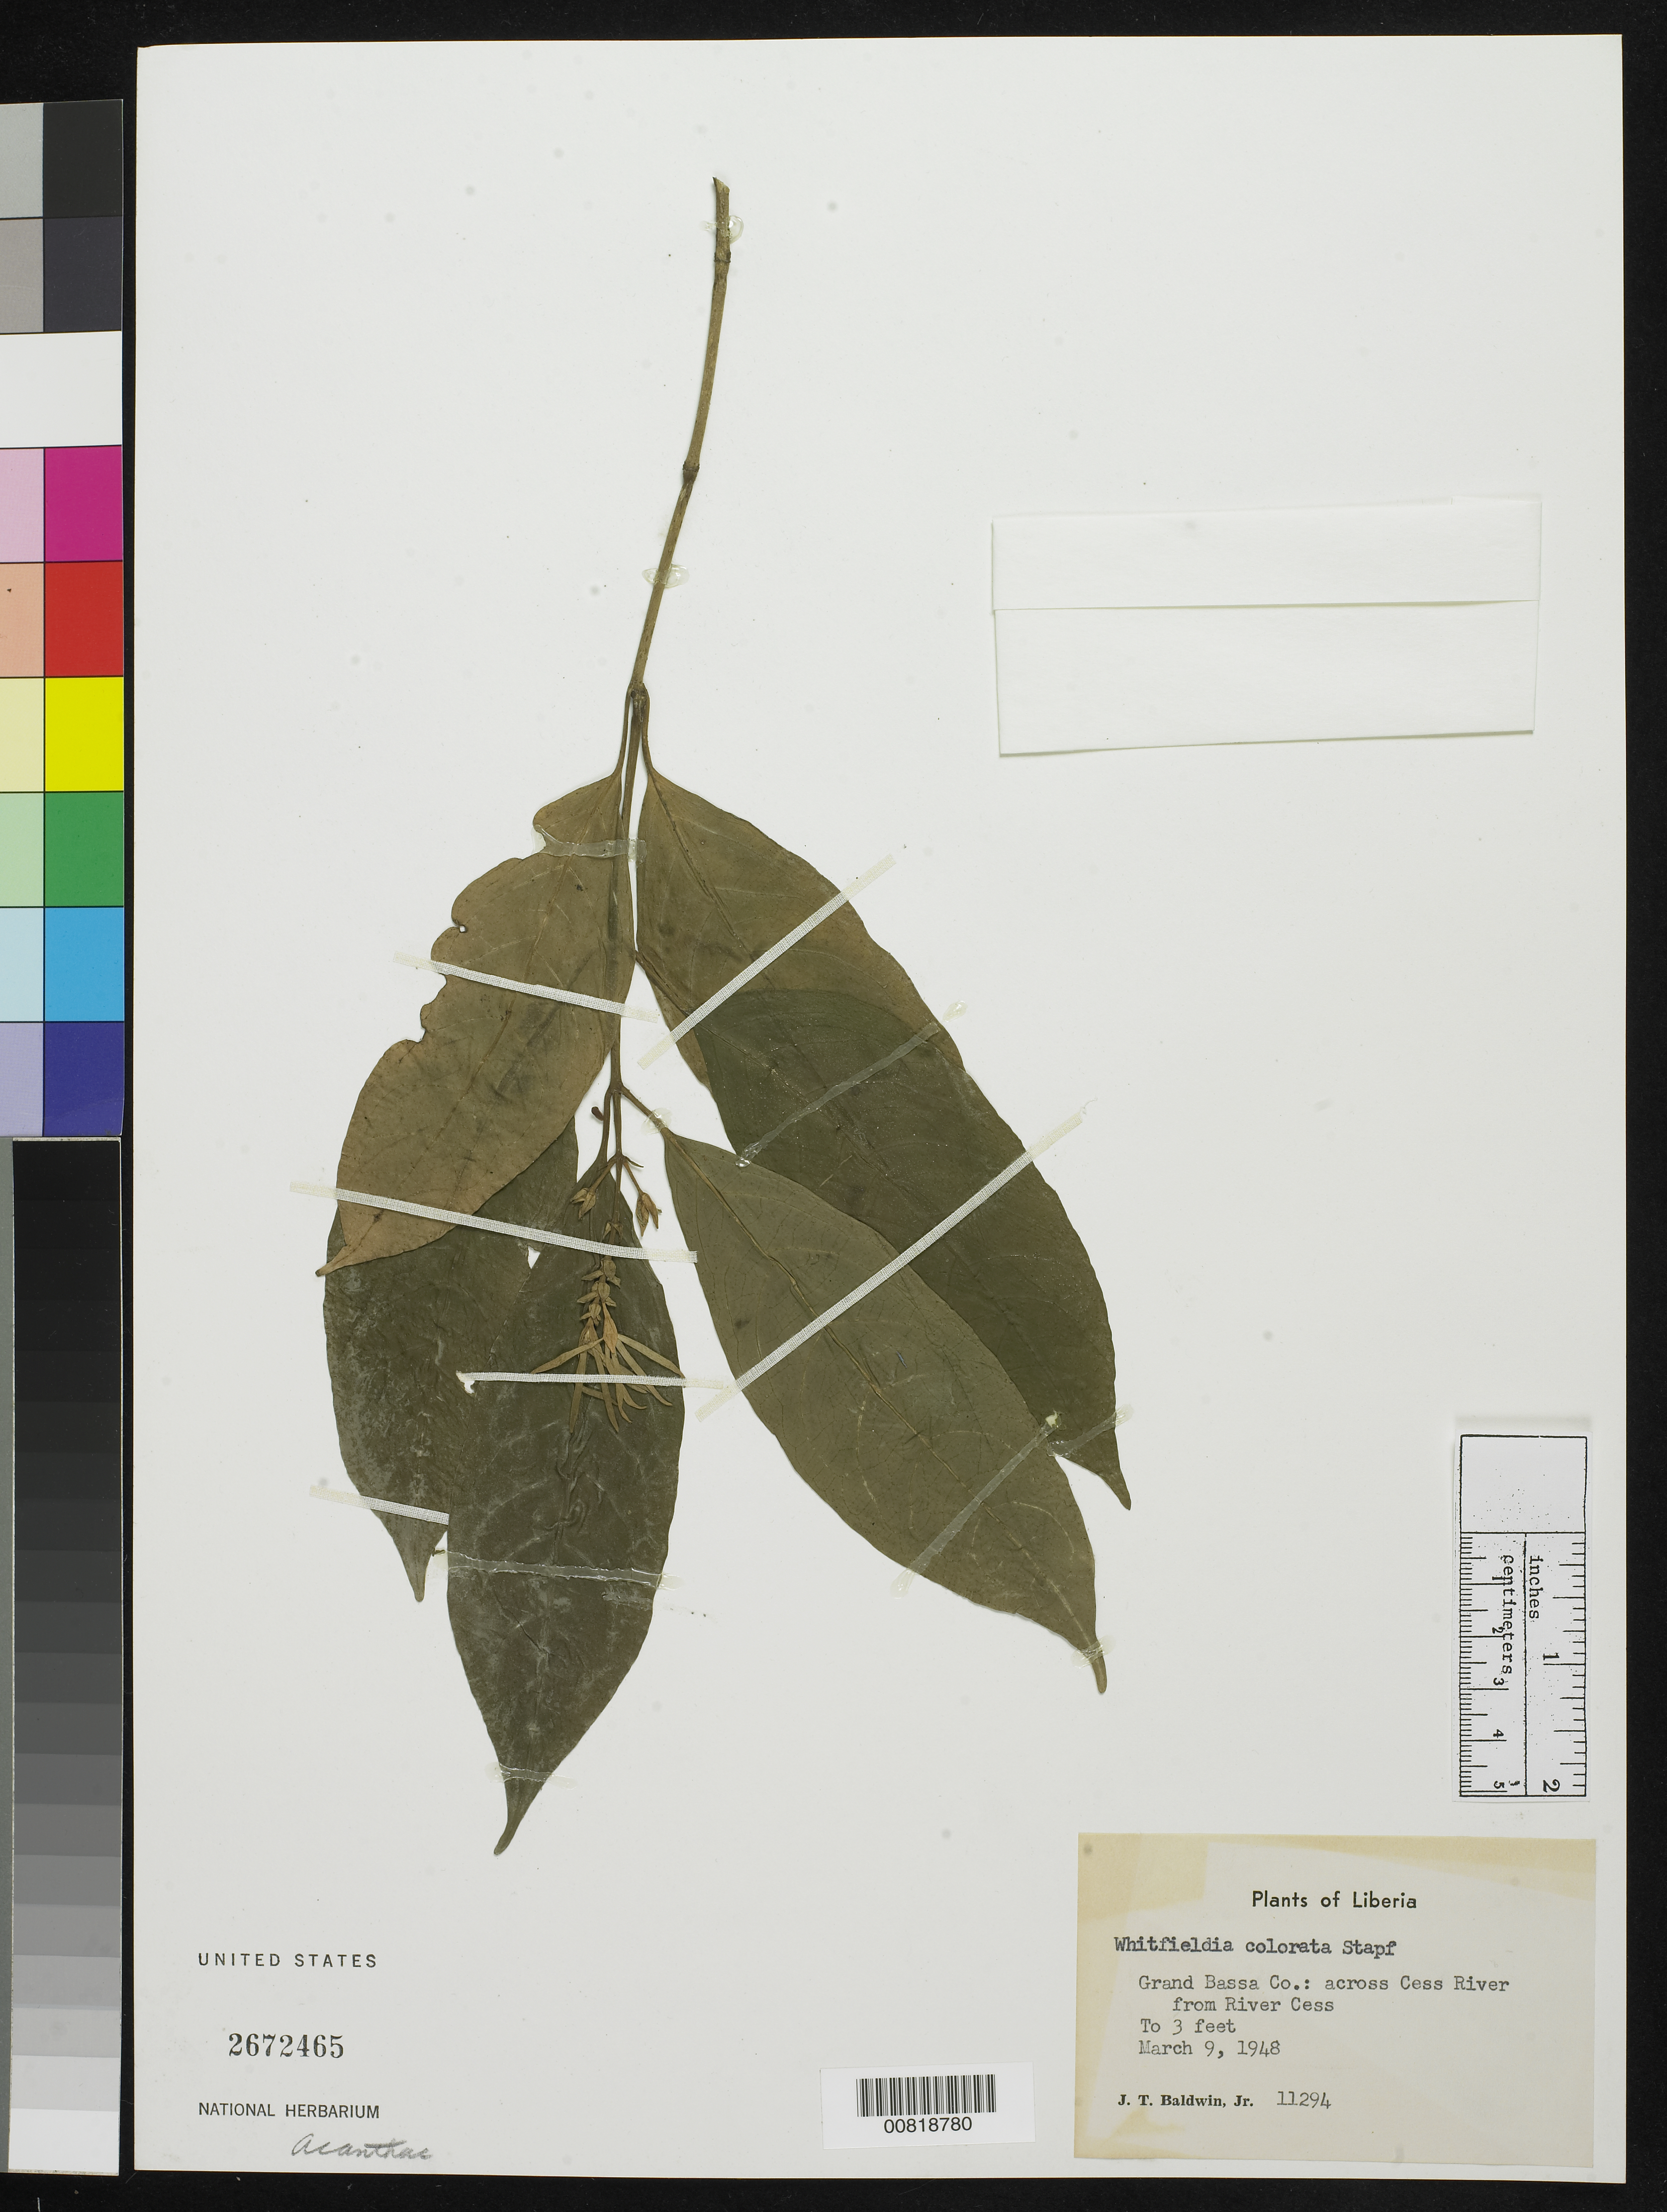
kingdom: Plantae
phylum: Tracheophyta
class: Magnoliopsida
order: Lamiales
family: Acanthaceae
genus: Whitfieldia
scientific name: Whitfieldia colorata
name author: Stapf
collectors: J. T. Baldwin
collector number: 11294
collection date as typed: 9 Mar 1948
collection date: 1948-03-09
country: Liberia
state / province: Grand Bassa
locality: across Cess River from River Cess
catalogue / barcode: US 2672465